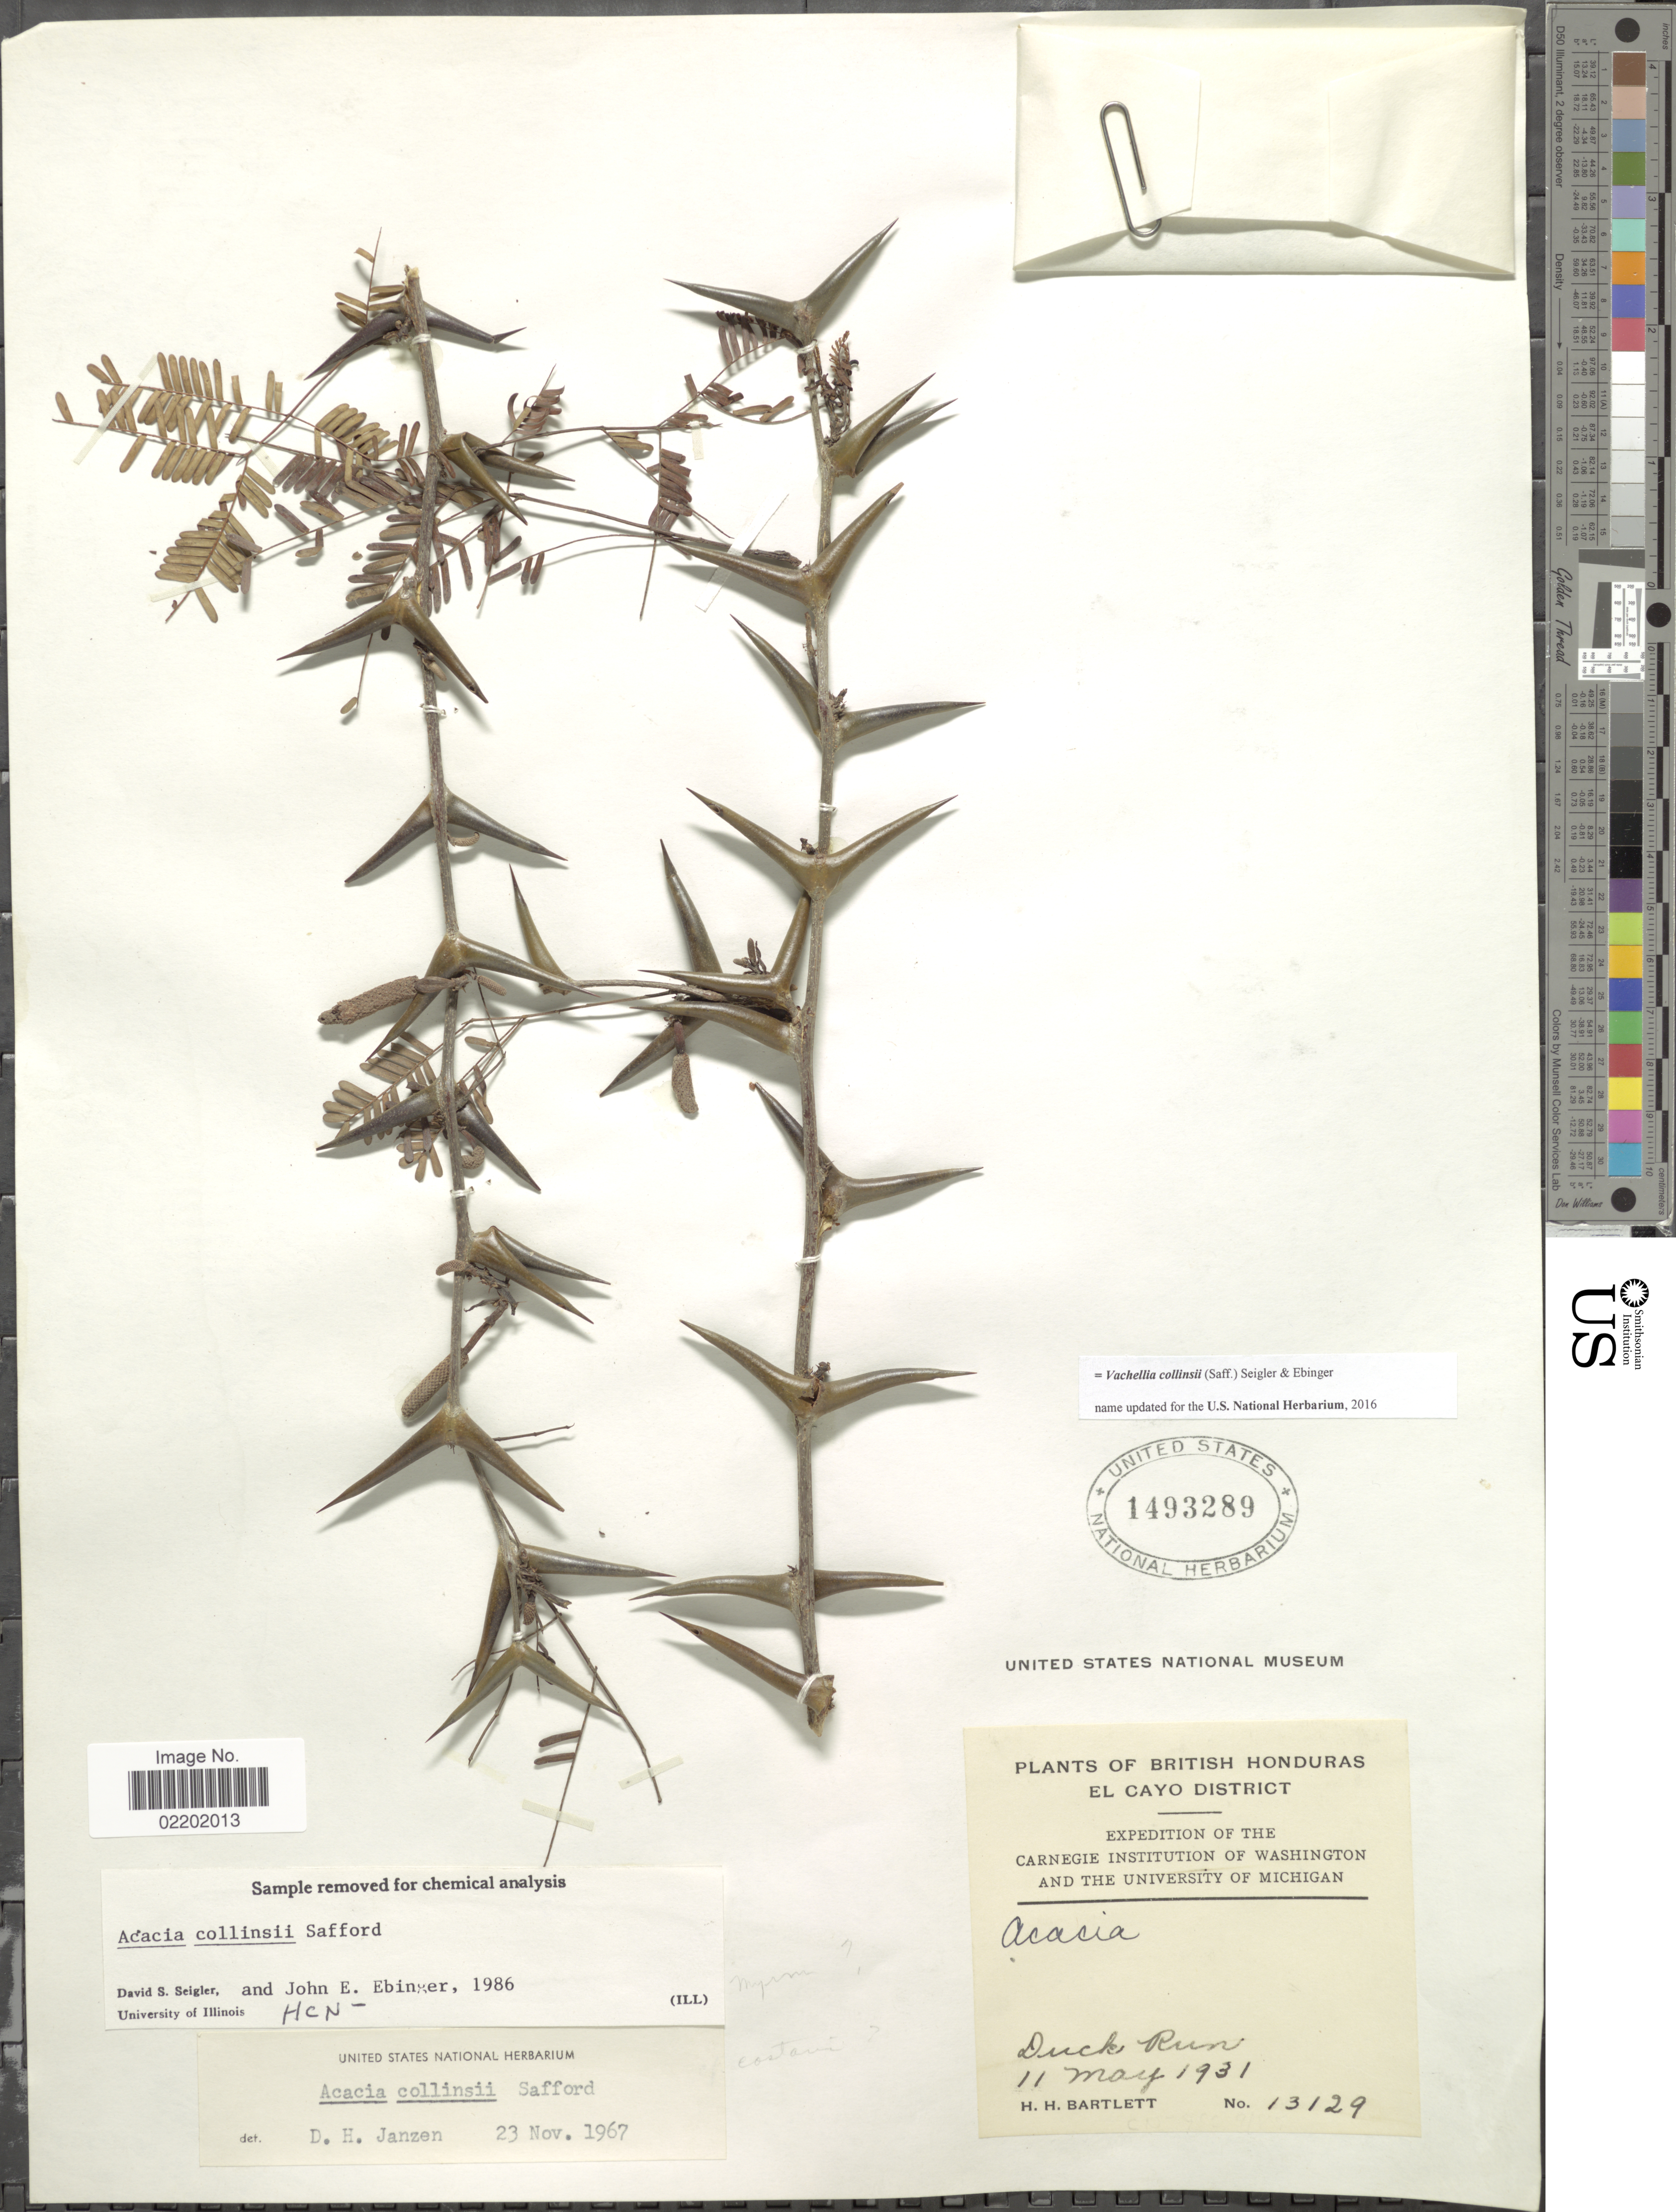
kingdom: Plantae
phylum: Tracheophyta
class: Magnoliopsida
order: Fabales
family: Fabaceae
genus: Vachellia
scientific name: Vachellia collinsii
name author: (Saff.) Seigler & Ebinger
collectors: H. H. Bartlett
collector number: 13129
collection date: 1931-05-11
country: Belize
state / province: Cayo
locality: British Honduras, Duck Run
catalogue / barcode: US 1493289